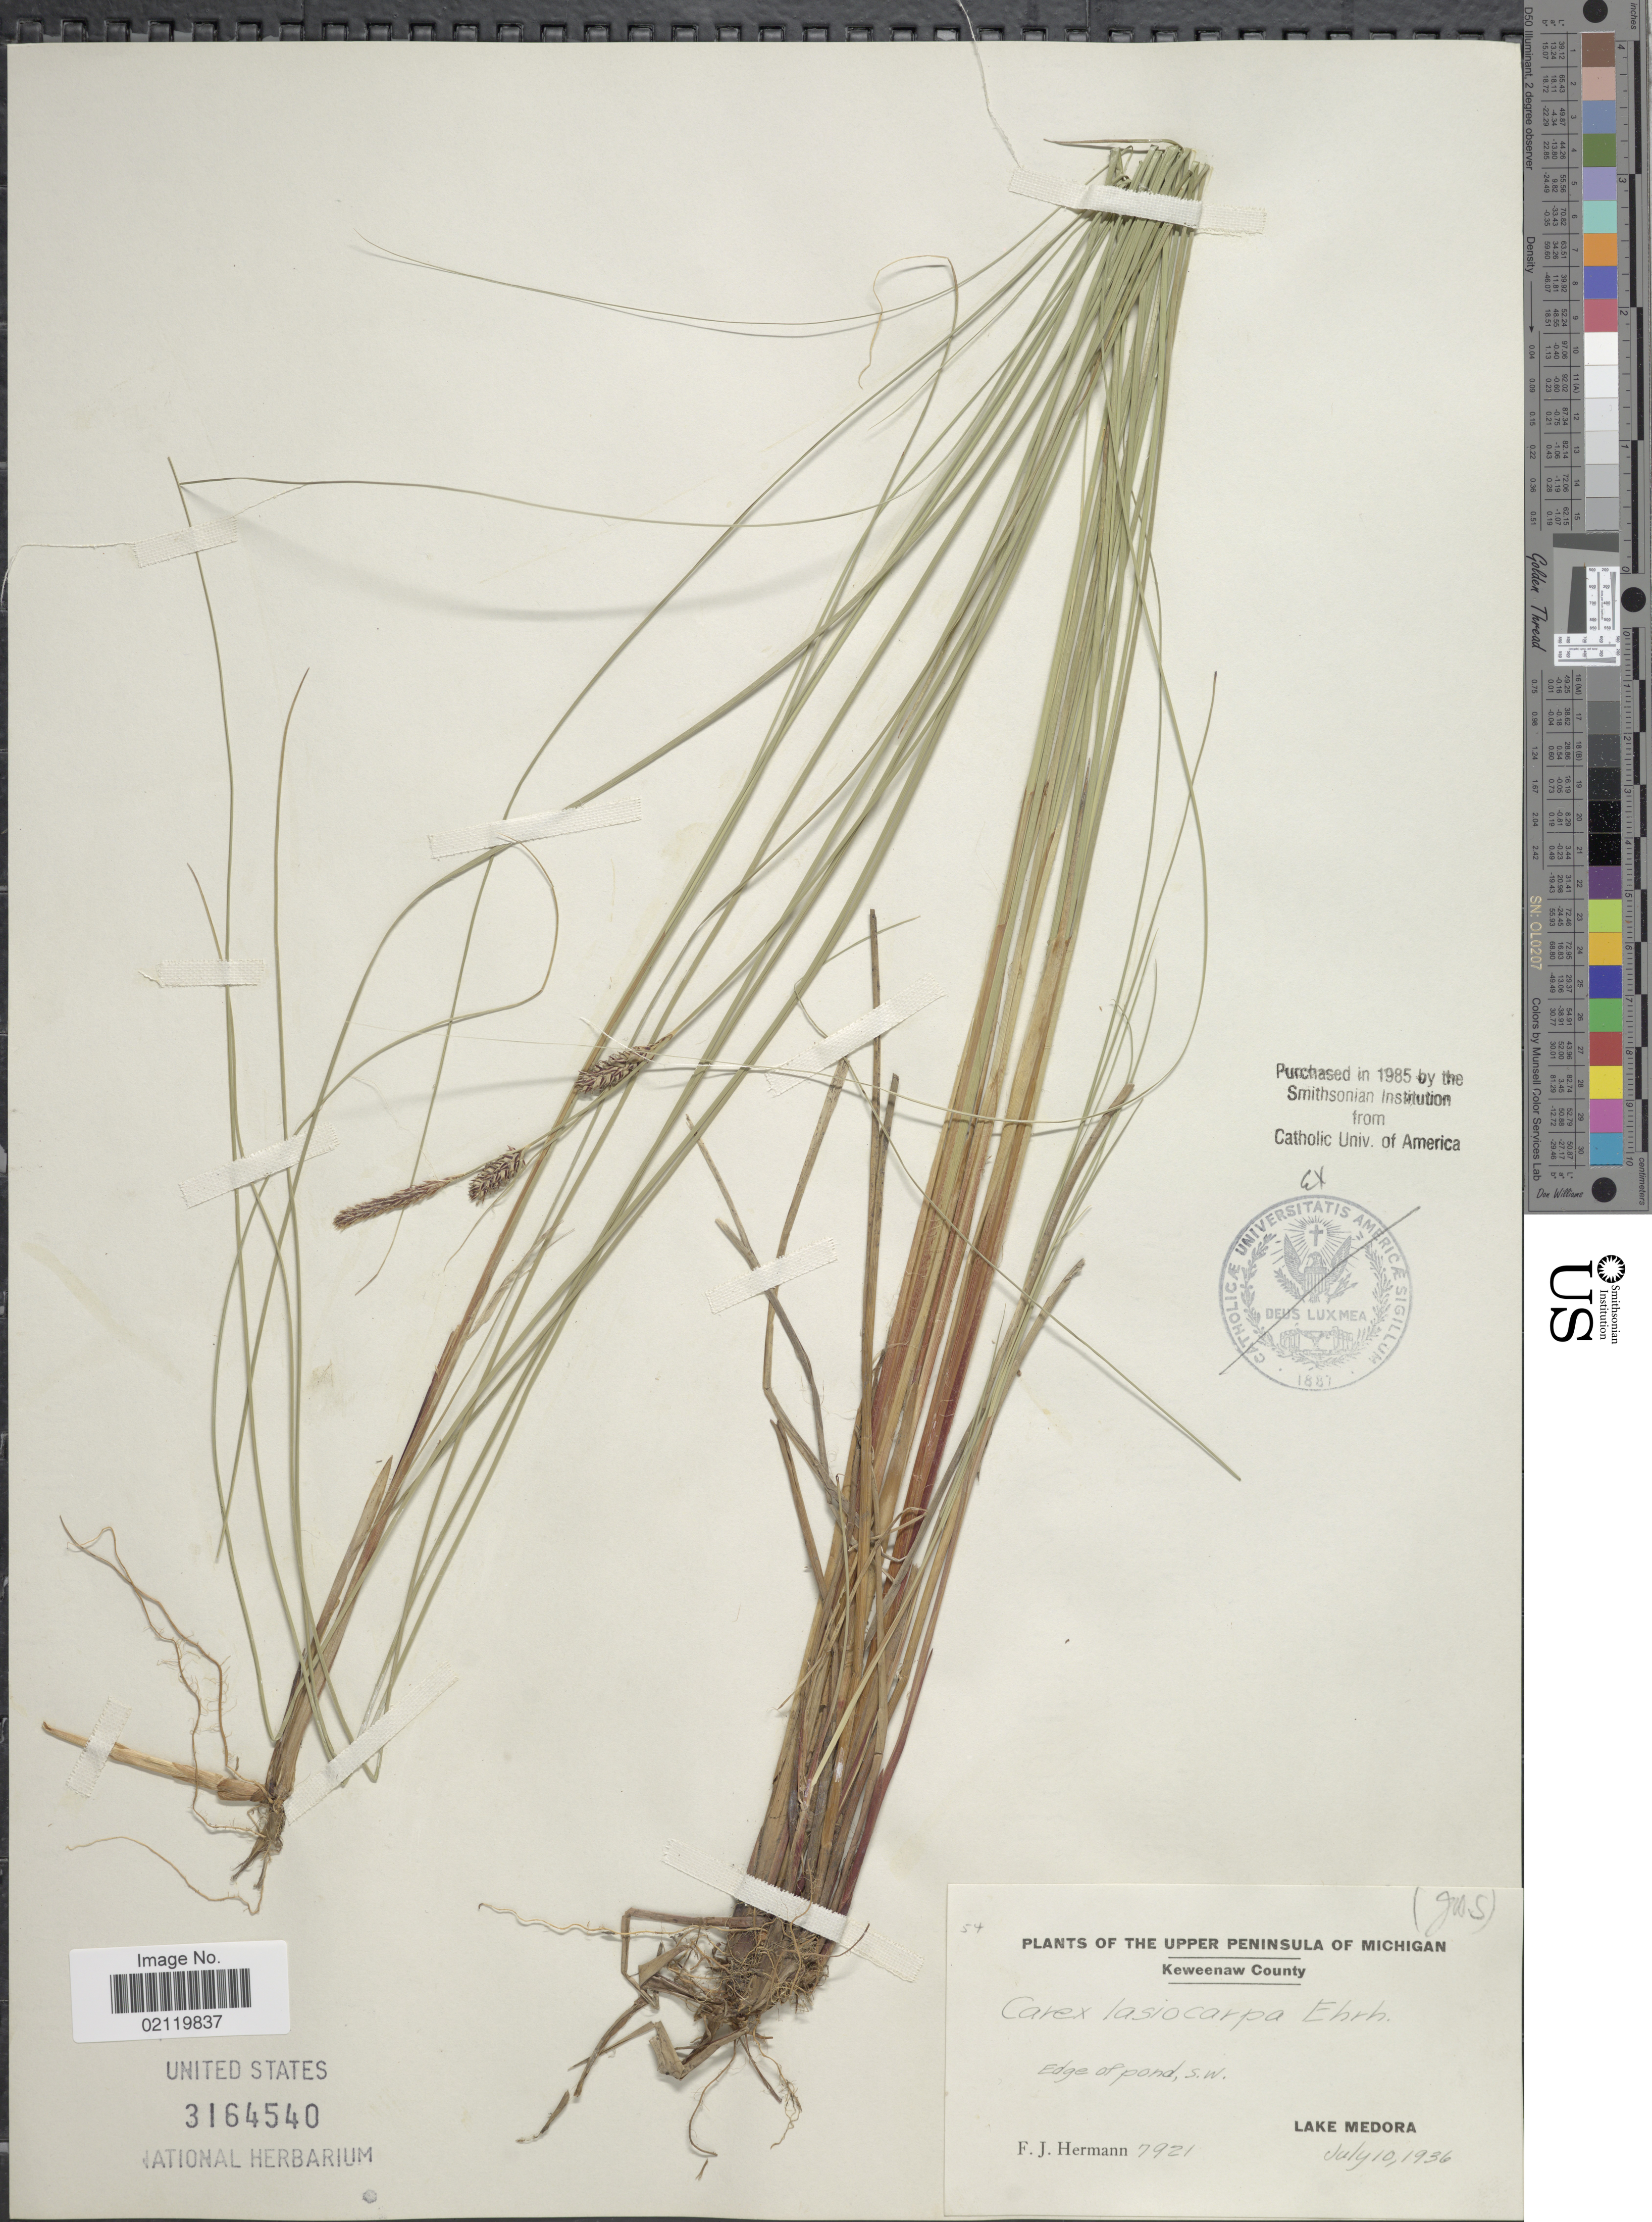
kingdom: Plantae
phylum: Tracheophyta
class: Liliopsida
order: Poales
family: Cyperaceae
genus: Carex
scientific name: Carex lasiocarpa var. americana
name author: Fernald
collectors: F. J. Hermann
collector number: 7921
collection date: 1936-07-10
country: United States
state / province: Michigan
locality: Upper Peninsula. Keweenaw County. Edge of pond, s.w. Lake Medora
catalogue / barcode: US 3164540